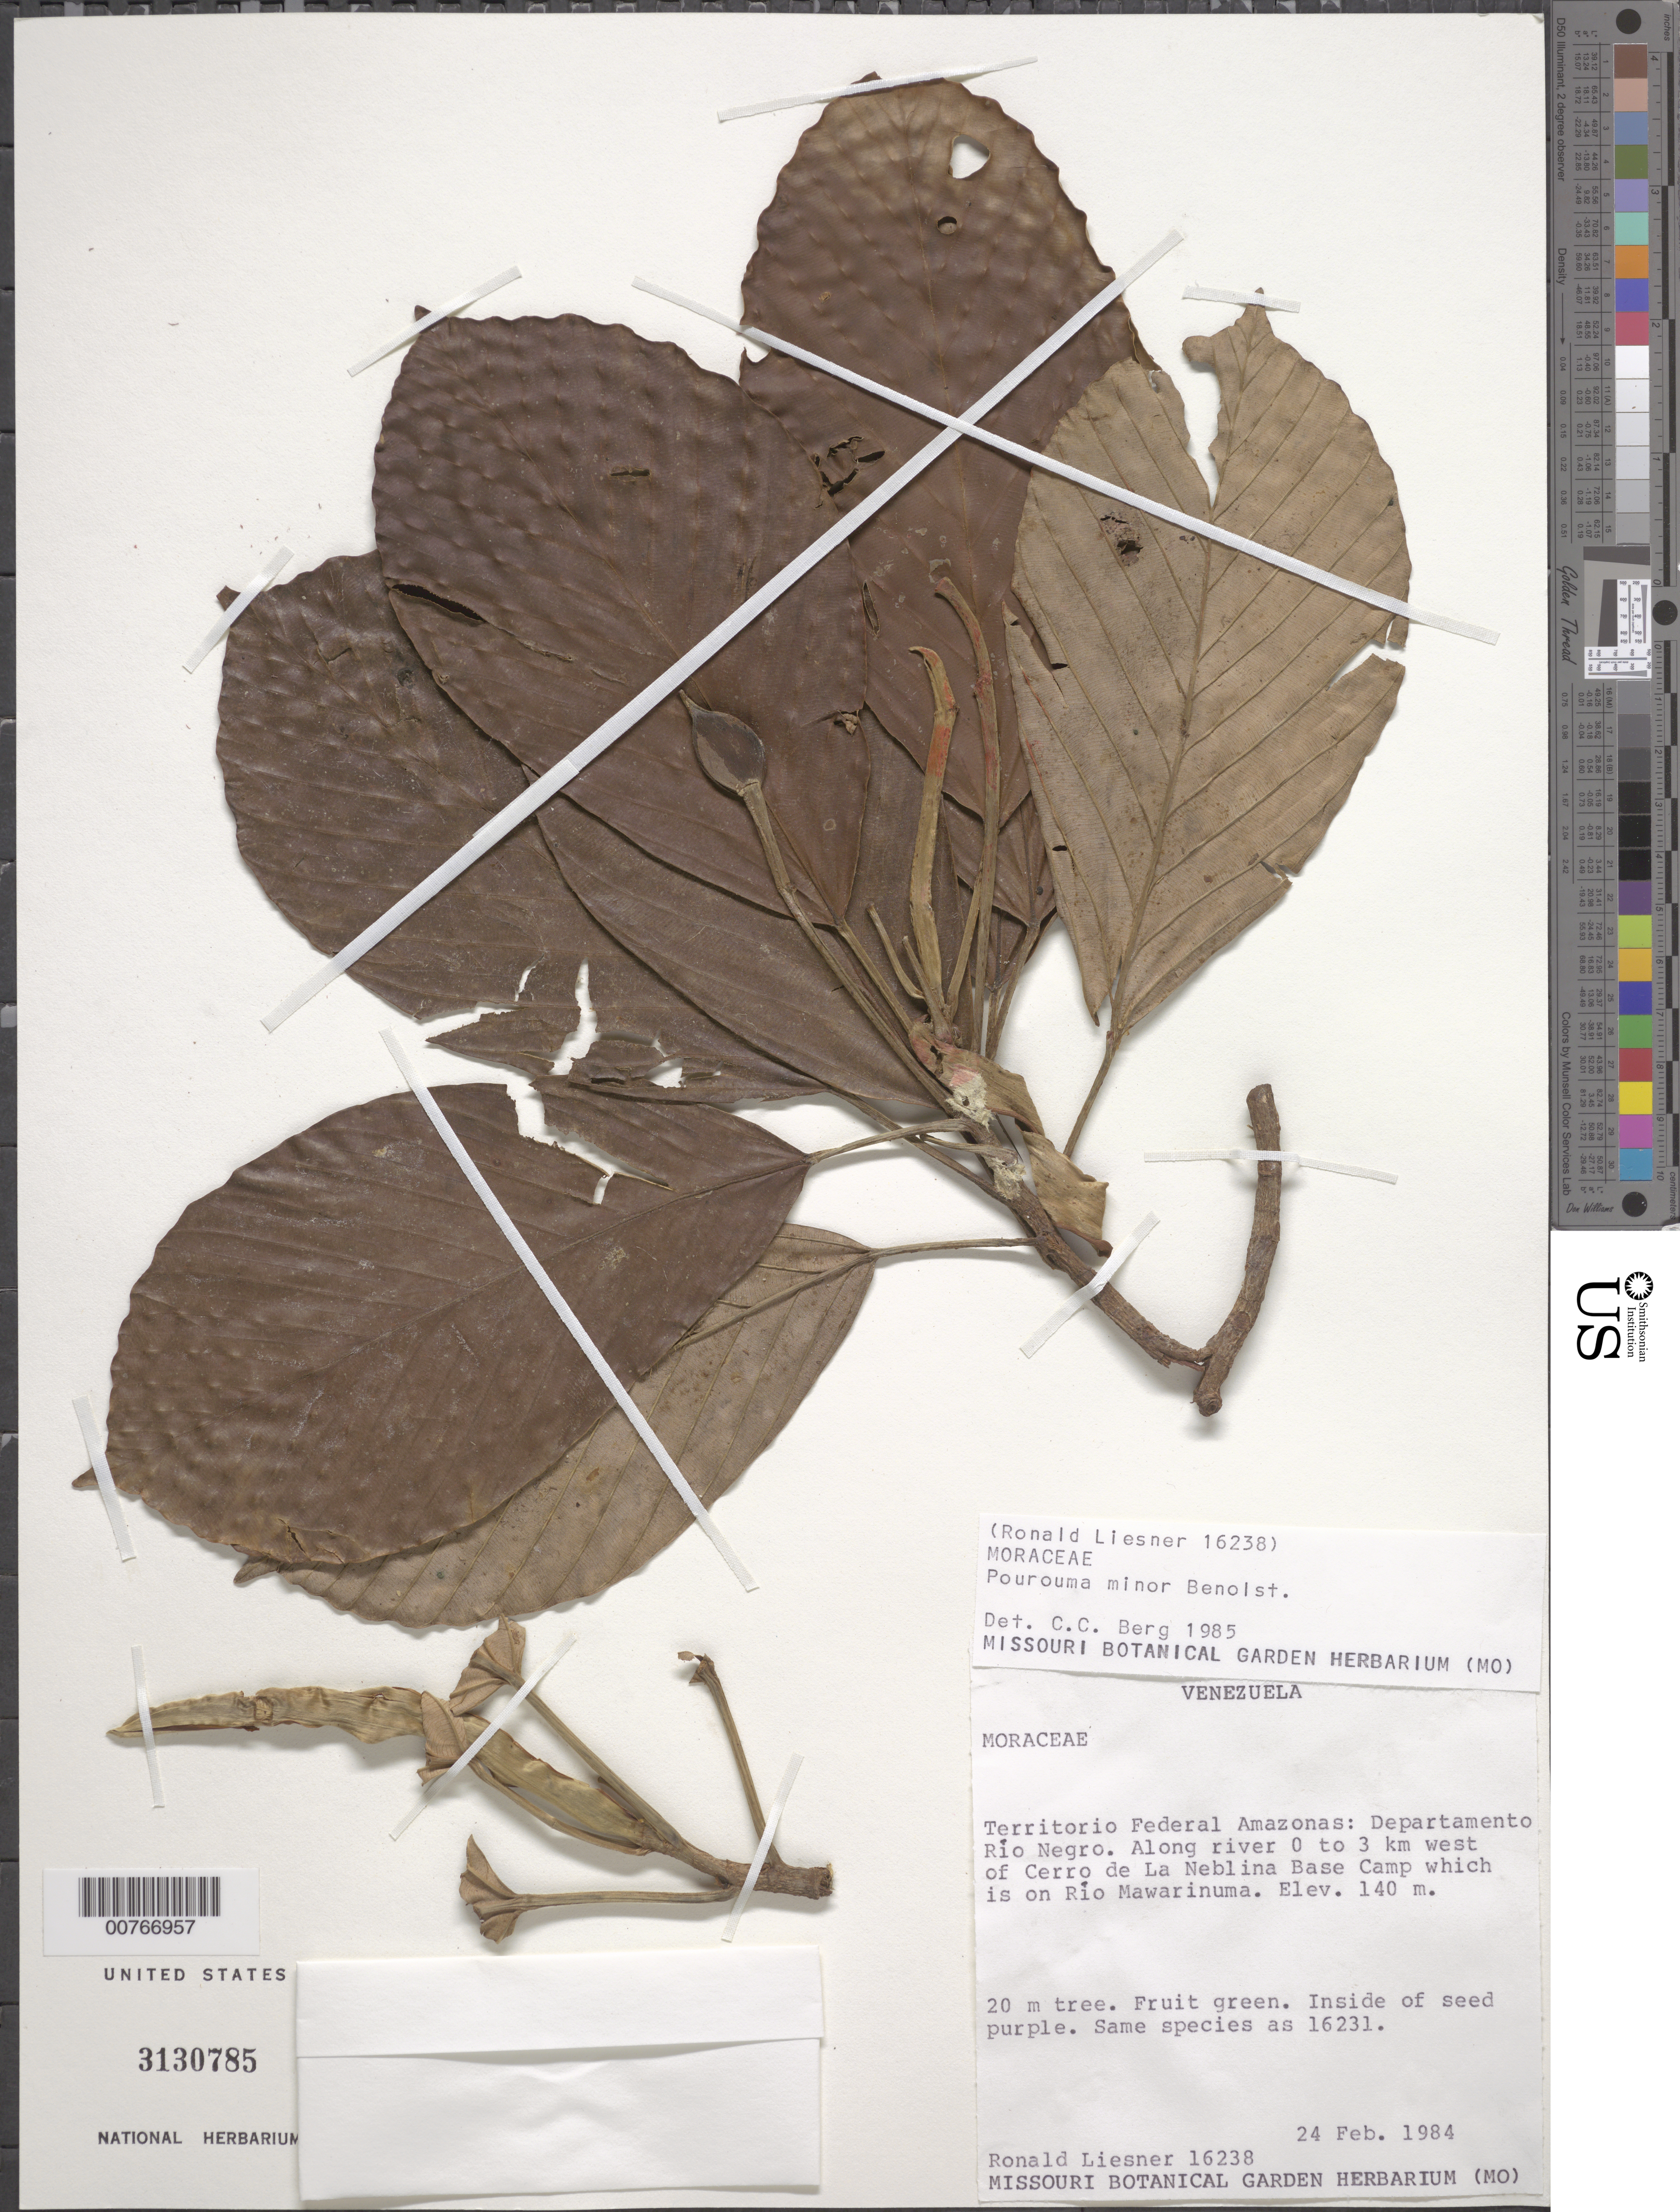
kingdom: Plantae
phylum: Tracheophyta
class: Magnoliopsida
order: Rosales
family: Urticaceae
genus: Pourouma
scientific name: Pourouma minor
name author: Benoist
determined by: Berg, C. C.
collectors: R. L. Liesner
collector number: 16238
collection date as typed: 24-Feb-84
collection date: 1984-02-24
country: Venezuela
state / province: Amazonas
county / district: Río Negro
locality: Río Mawarinuma, 0-3 km W of Cerro de La Neblina Base Camp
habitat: Along river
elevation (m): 140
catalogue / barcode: US 3130785